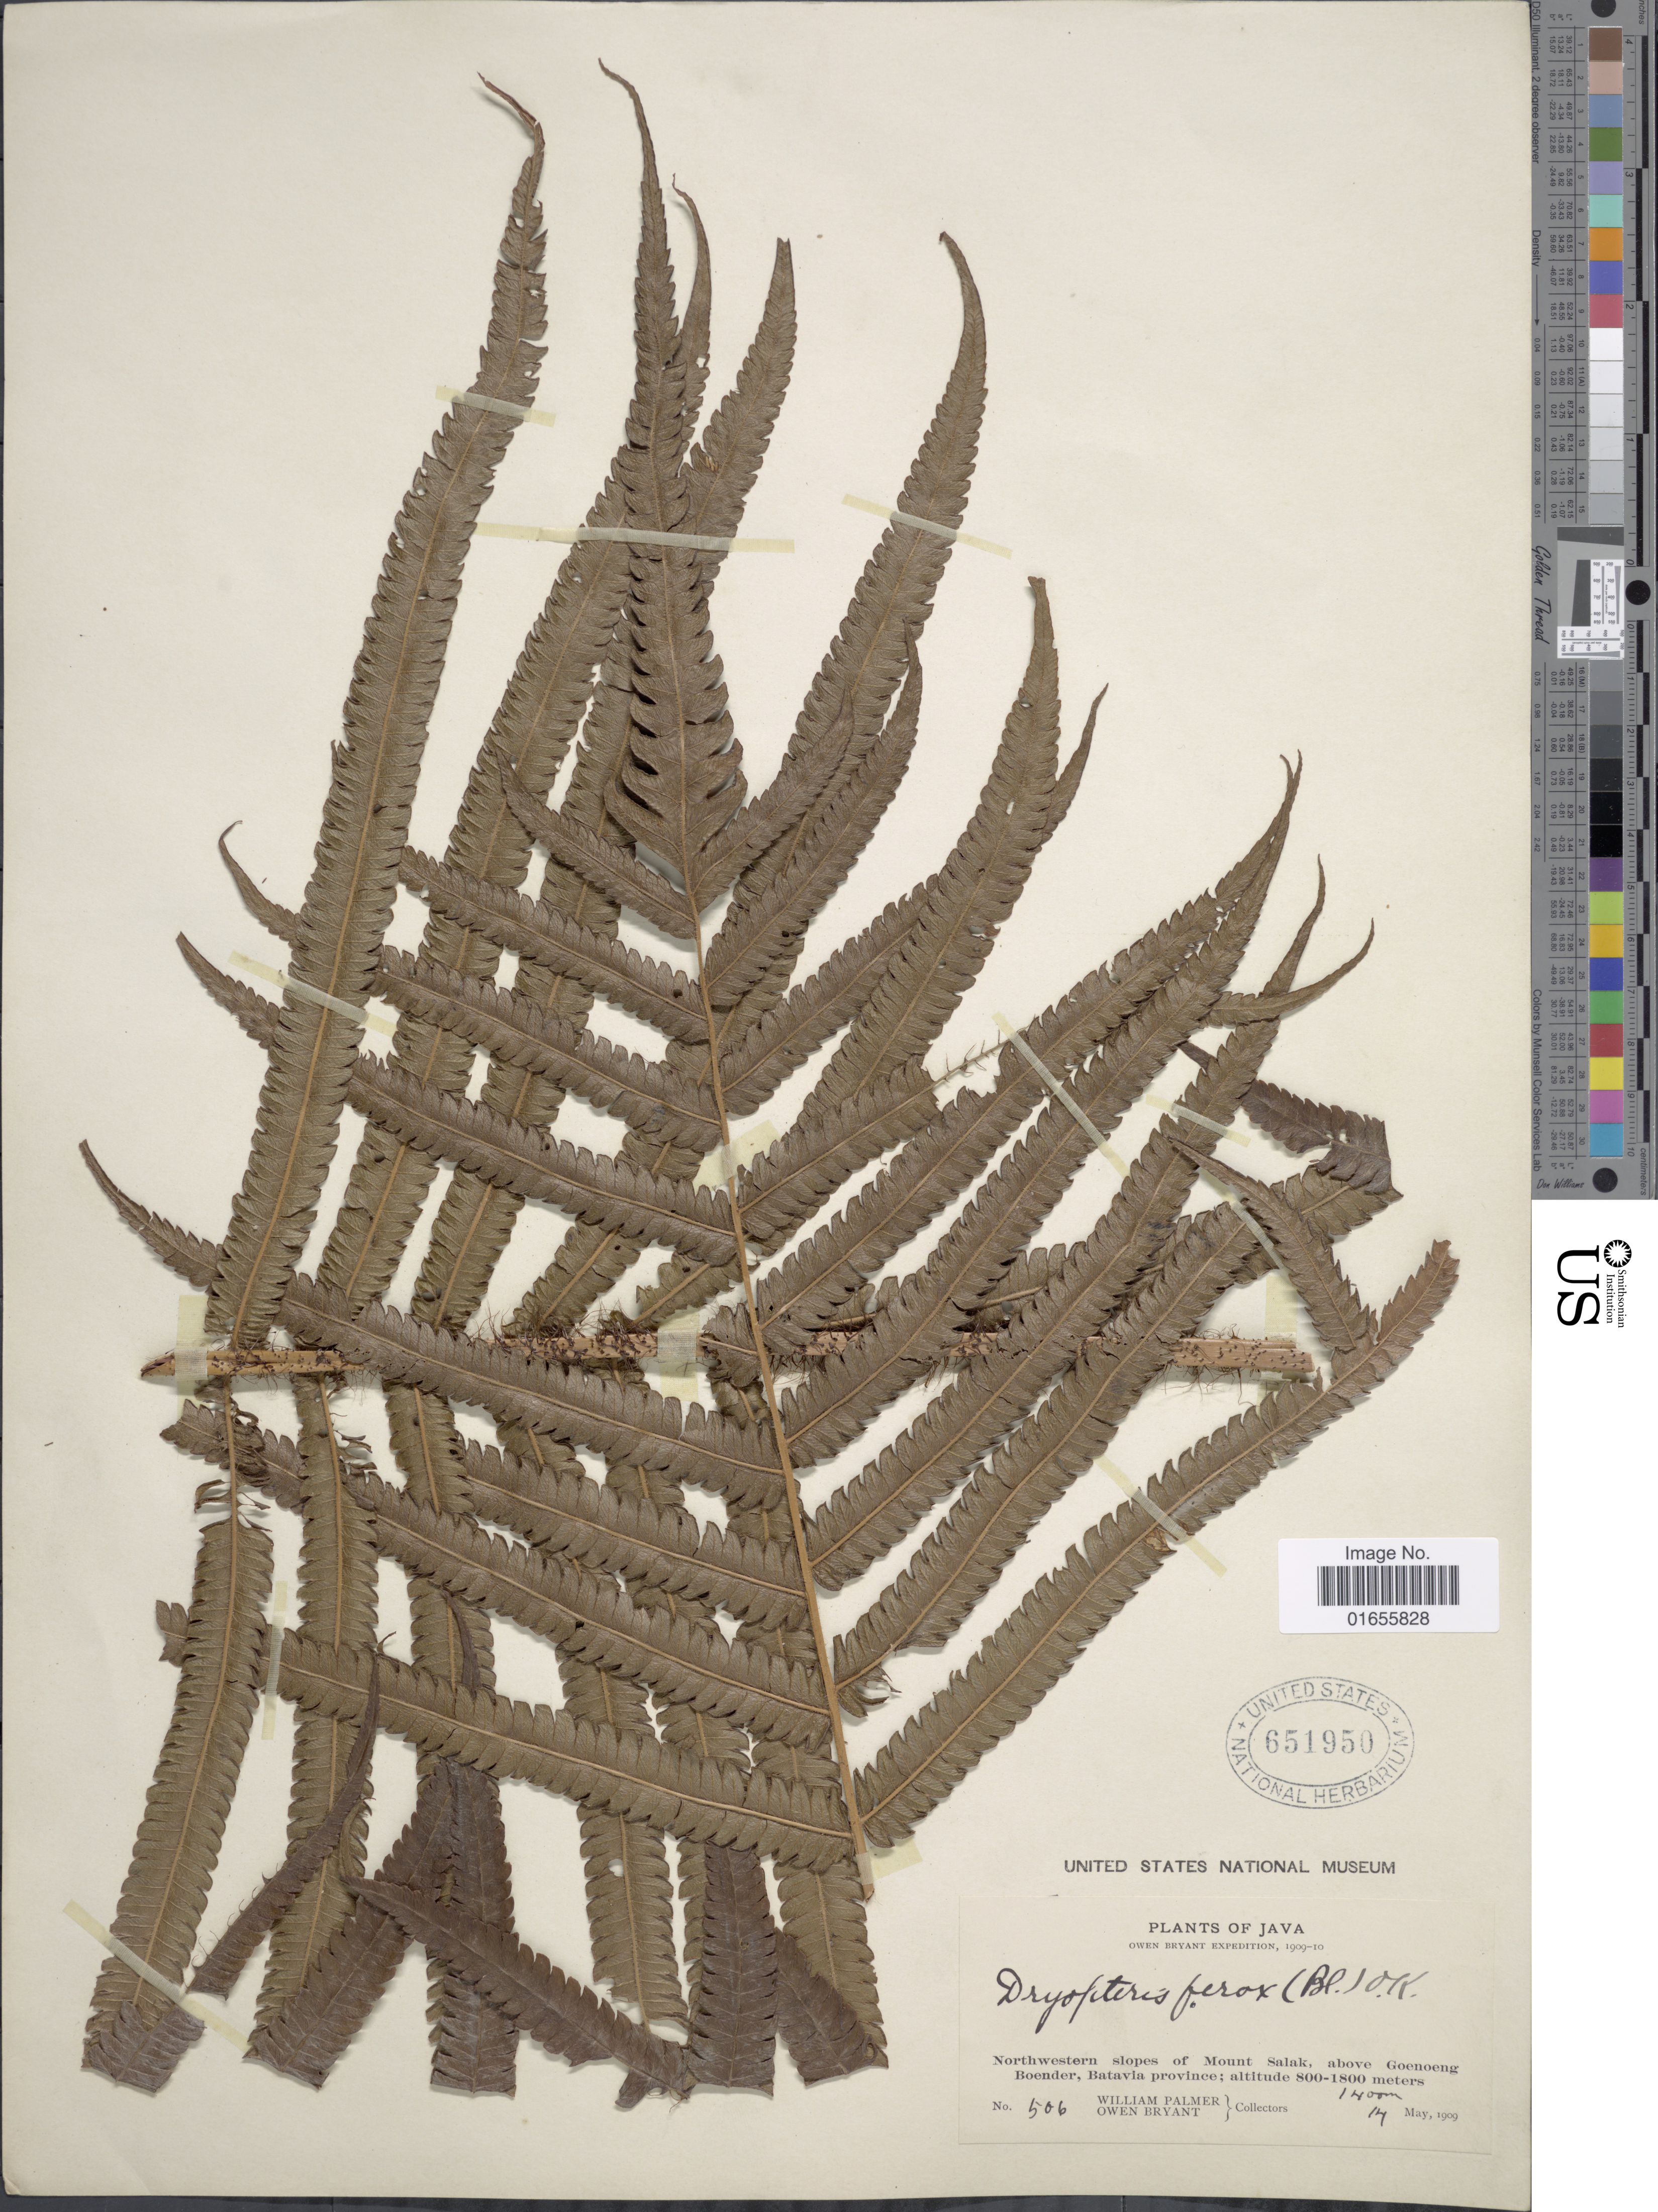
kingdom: Plantae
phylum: Tracheophyta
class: Polypodiopsida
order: Polypodiales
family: Thelypteridaceae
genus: Chingia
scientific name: Chingia ferox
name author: (Blume) Holttum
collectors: W. Palmer & O. Bryant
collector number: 506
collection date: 1909-05-14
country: Indonesia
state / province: Java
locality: Northwestern slopes of Mount Salak, above Goenoeng Boender, Batavia province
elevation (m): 1400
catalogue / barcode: US 651950